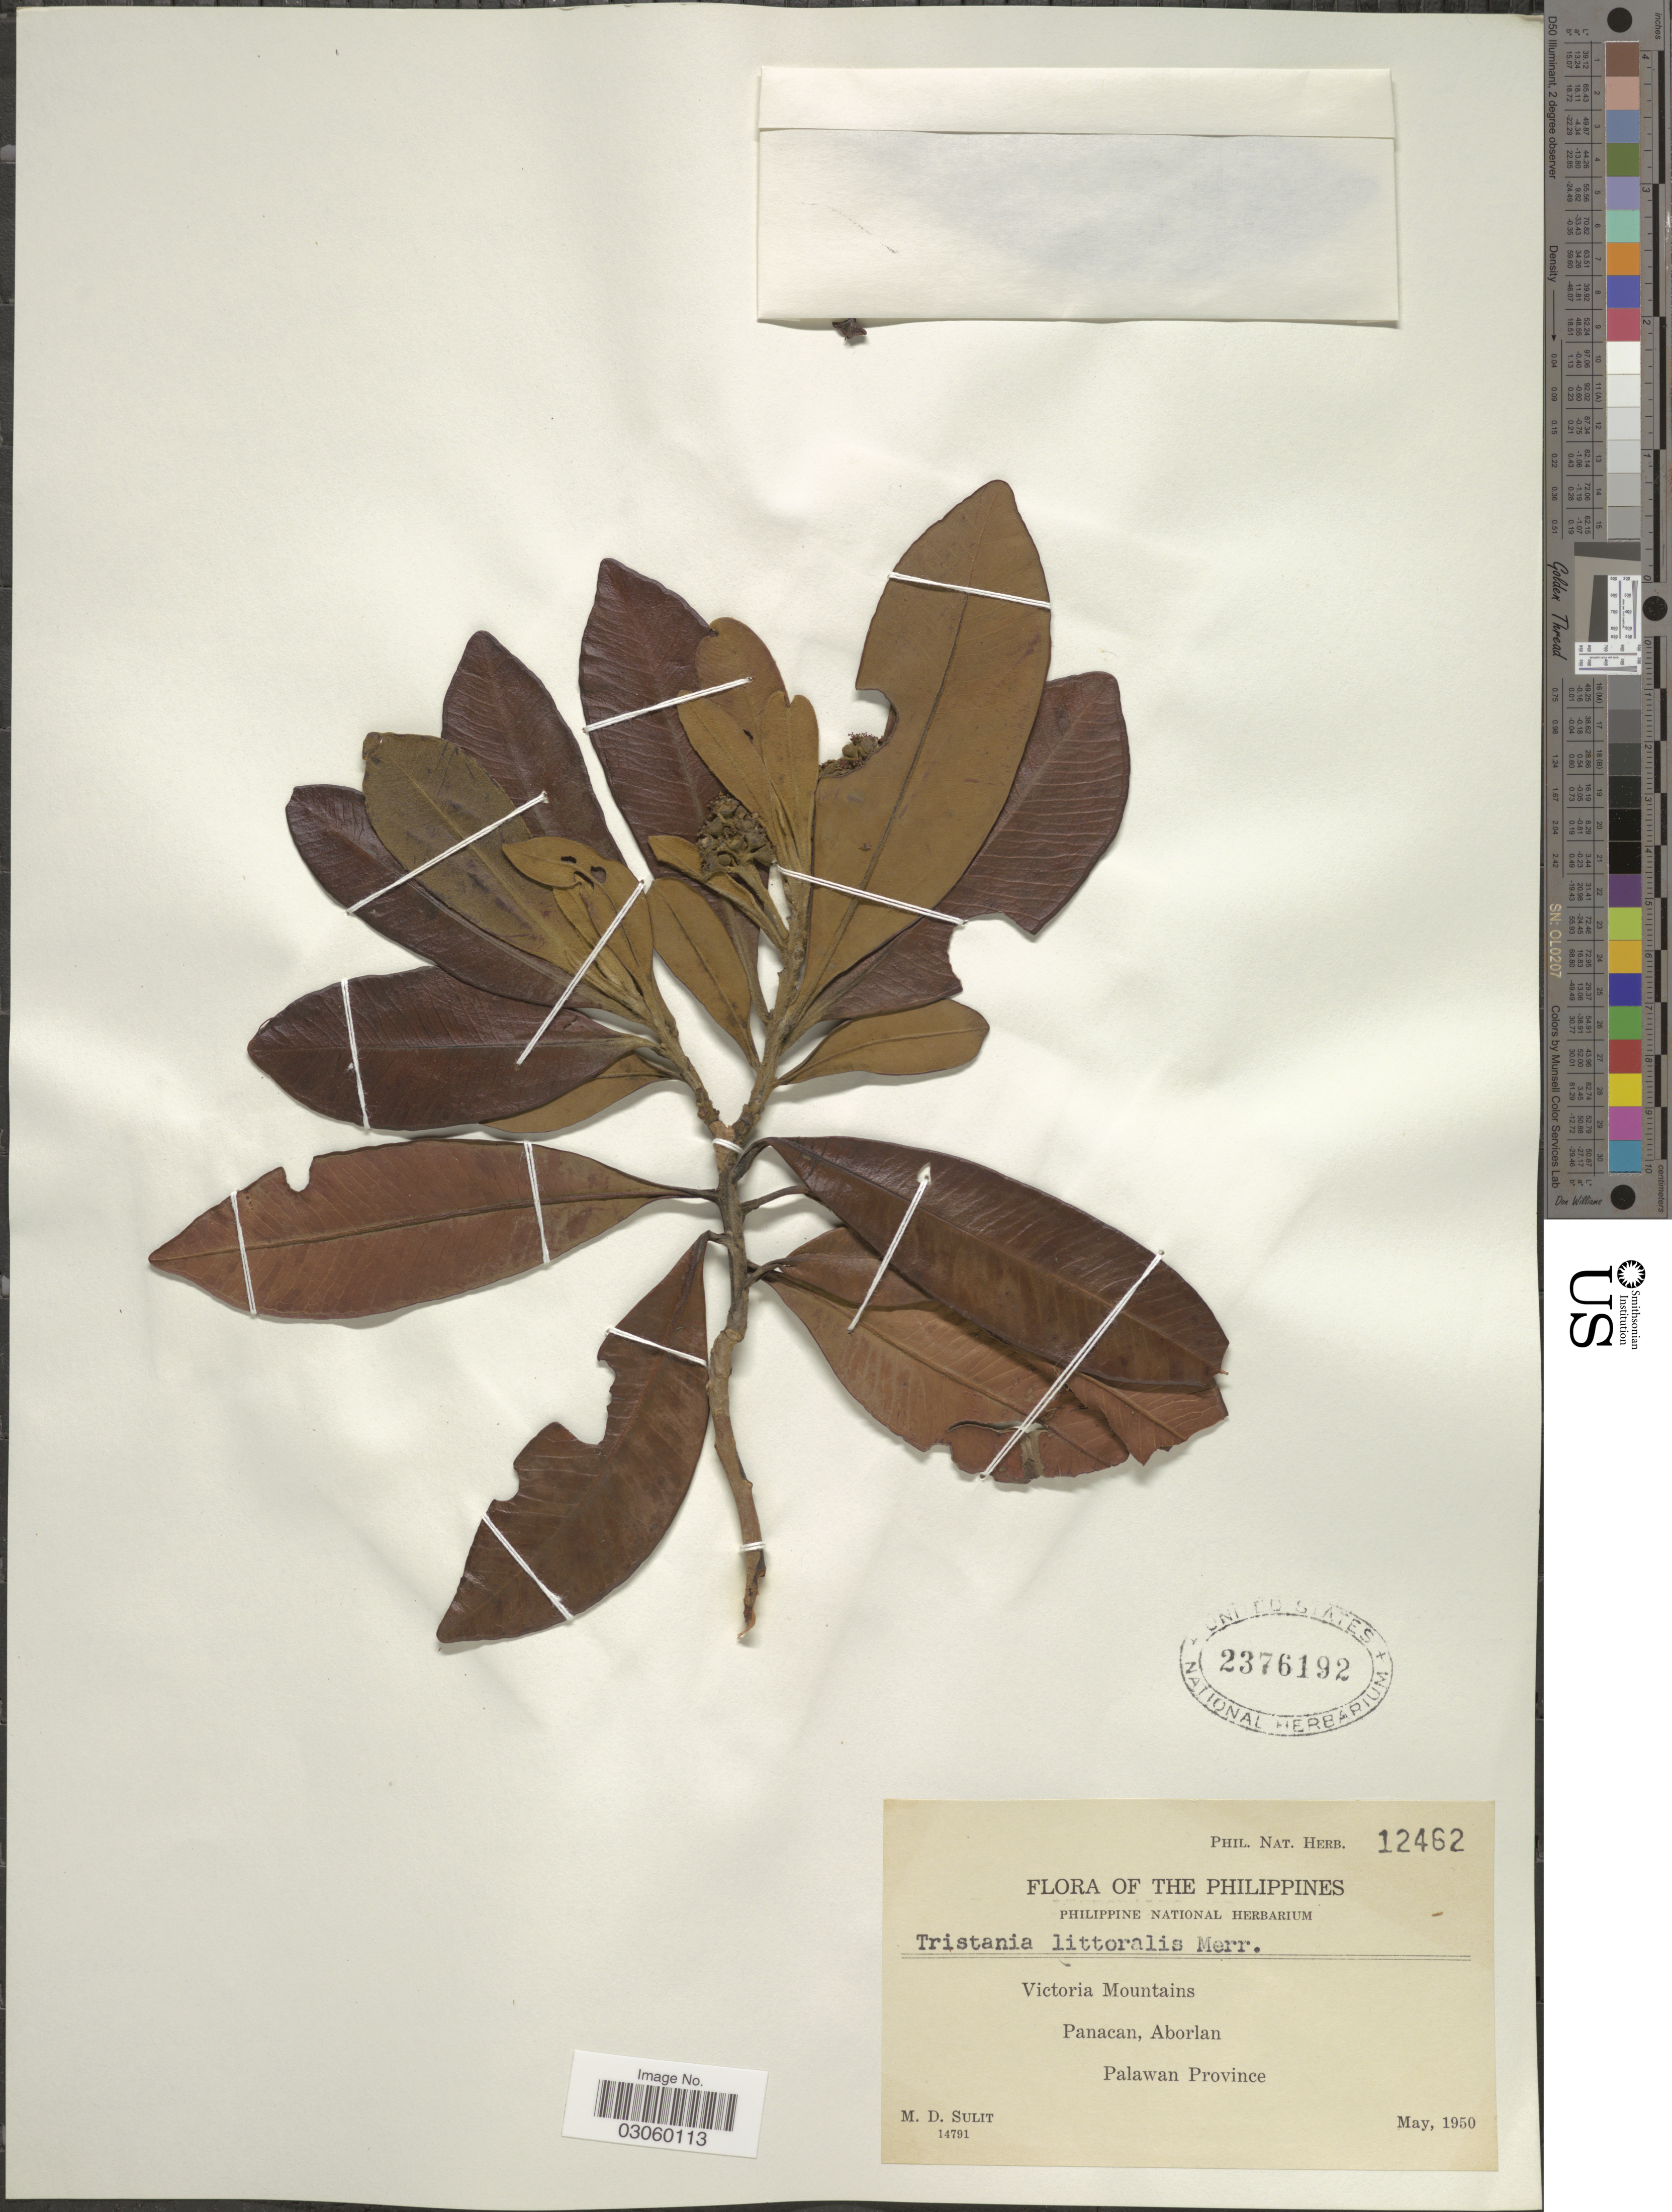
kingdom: Plantae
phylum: Tracheophyta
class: Magnoliopsida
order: Myrtales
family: Myrtaceae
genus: Tristaniopsis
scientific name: Tristaniopsis littoralis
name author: (Merr.) P.G. Wilson & J. T. Waterh.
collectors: M. Sulit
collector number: Phil. Nat. Herb. 12462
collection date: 1950-05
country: Philippines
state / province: Mimaropa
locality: Victoria Mountains, Panacan, Aborlan, Palawan Province.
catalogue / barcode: US 2376192